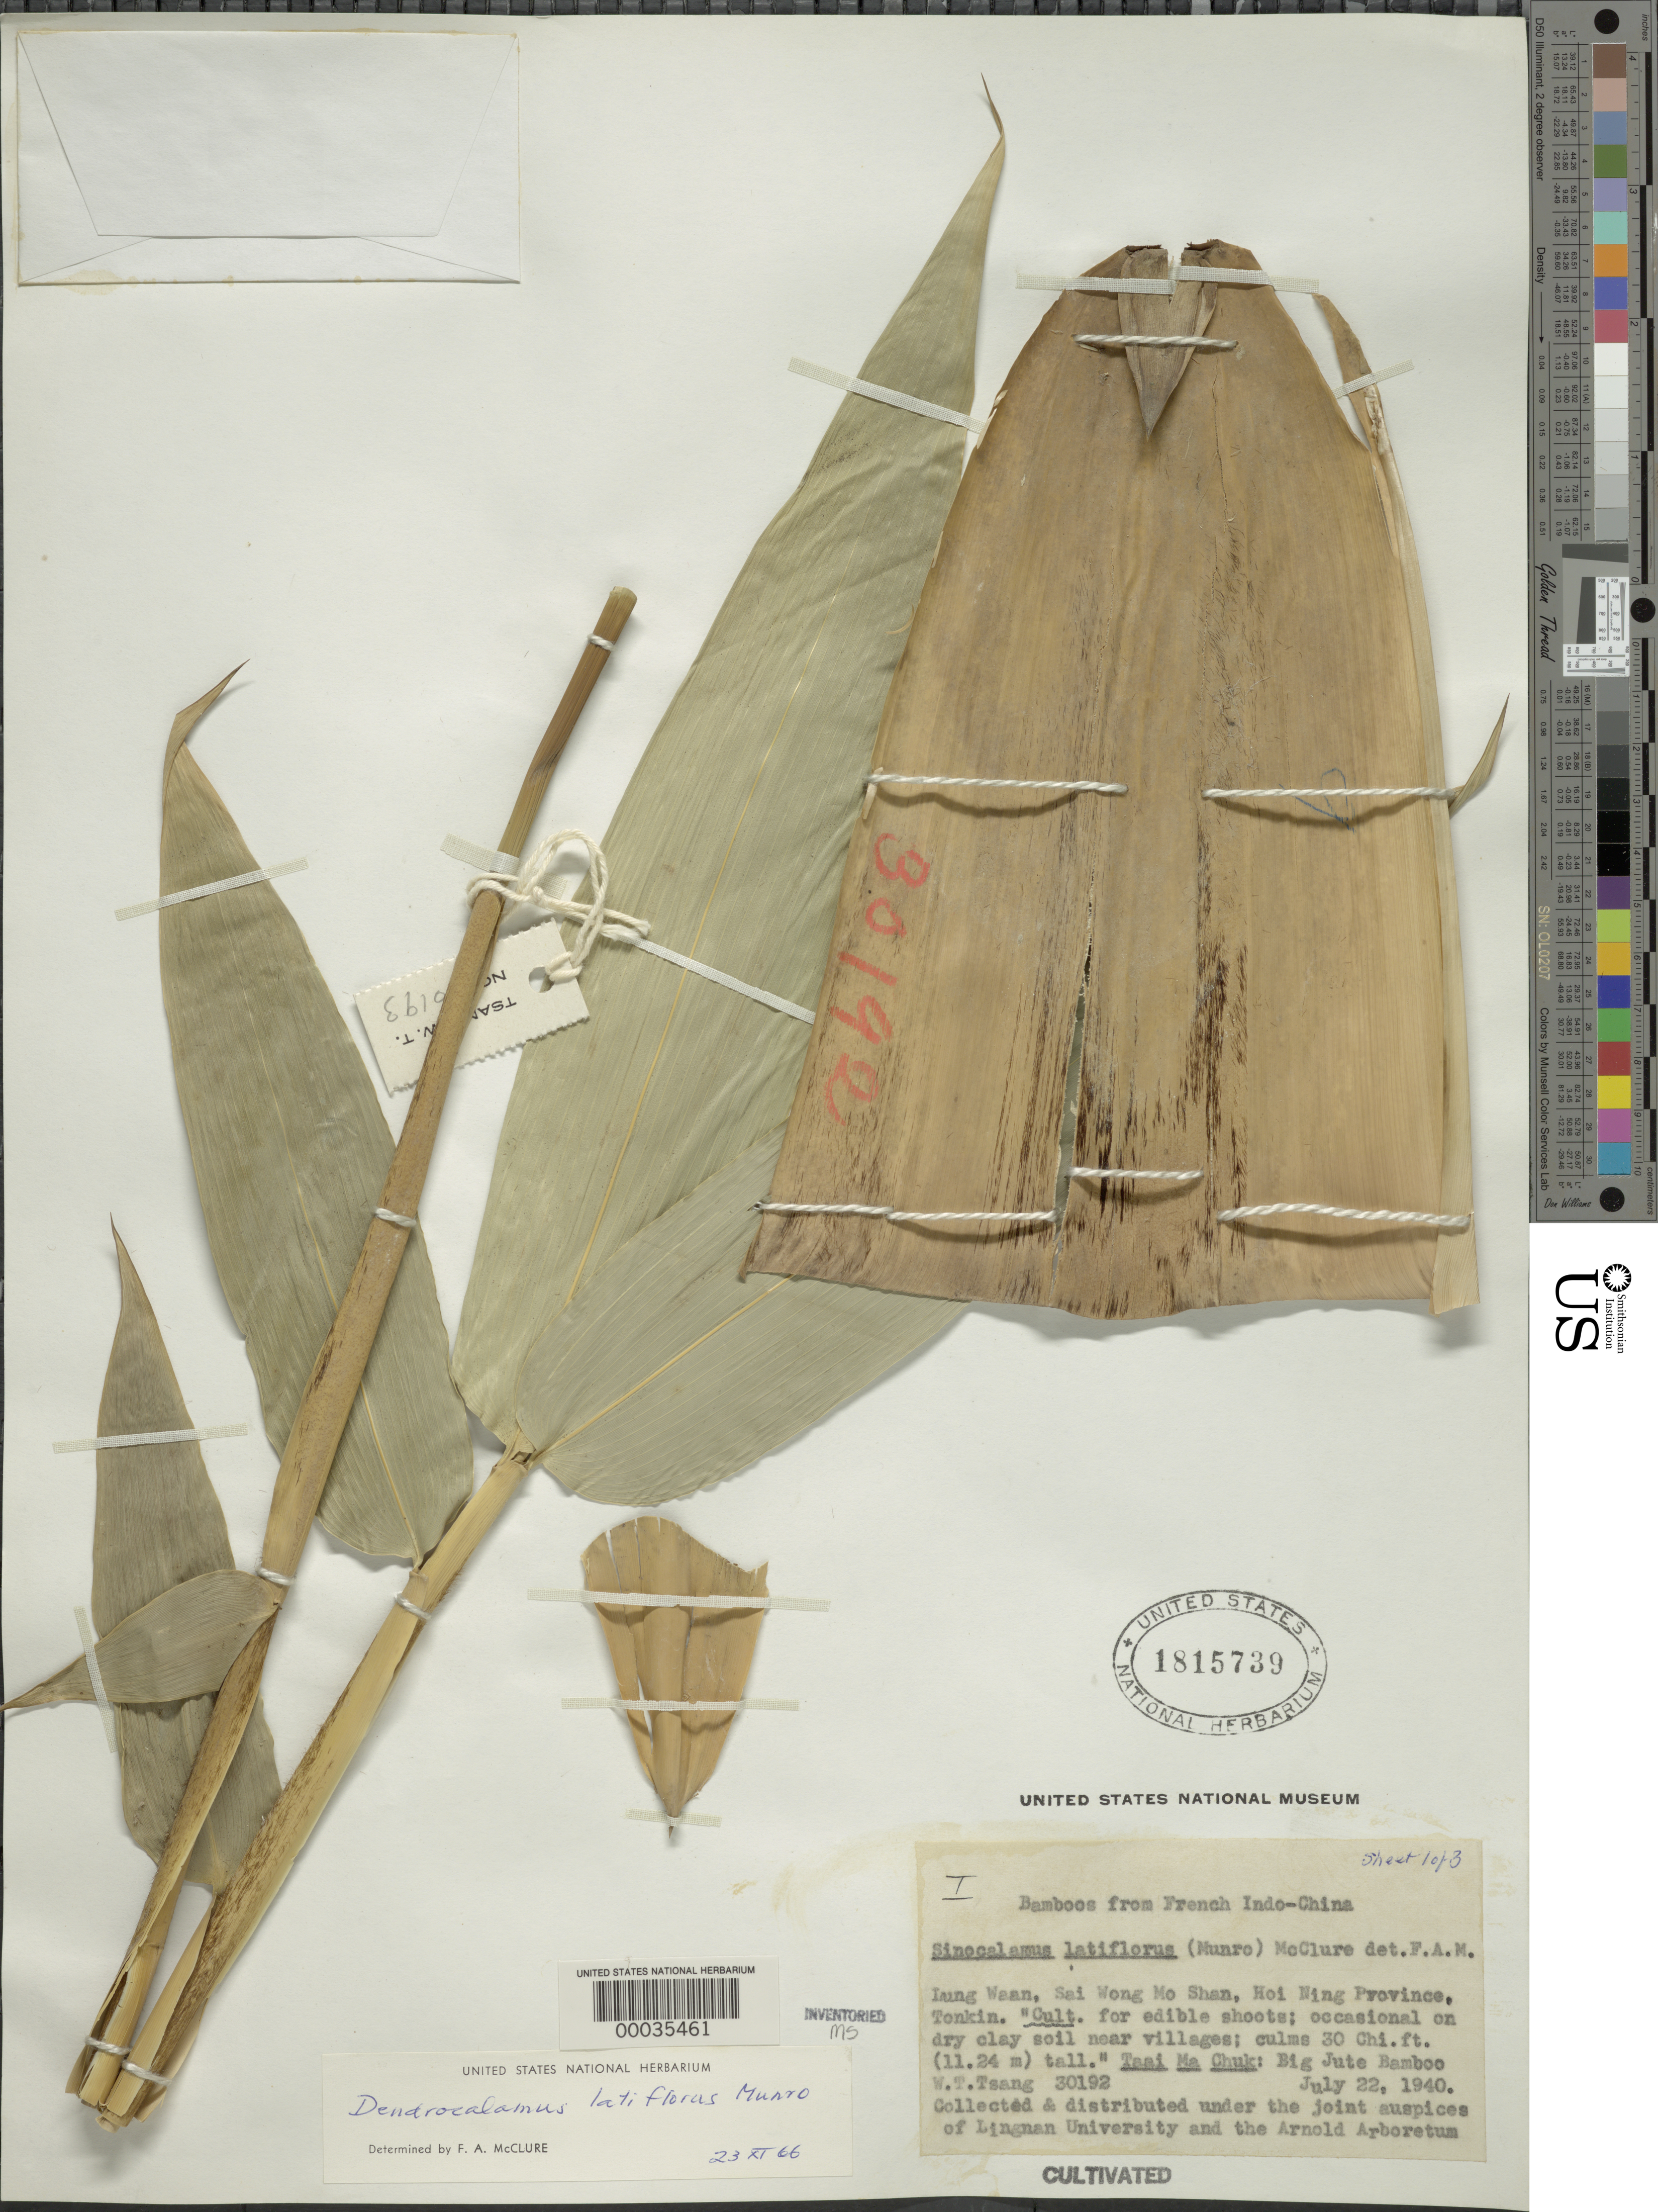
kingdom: Plantae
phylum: Tracheophyta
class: Liliopsida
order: Poales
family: Poaceae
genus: Dendrocalamus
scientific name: Dendrocalamus latiflorus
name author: Munro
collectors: W. T. Tsang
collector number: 30192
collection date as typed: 22 Jul 1940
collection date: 1940-07-22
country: Vietnam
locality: Tonkin, lung waan, sai wong mo shan, hoi ning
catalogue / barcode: US 1815739